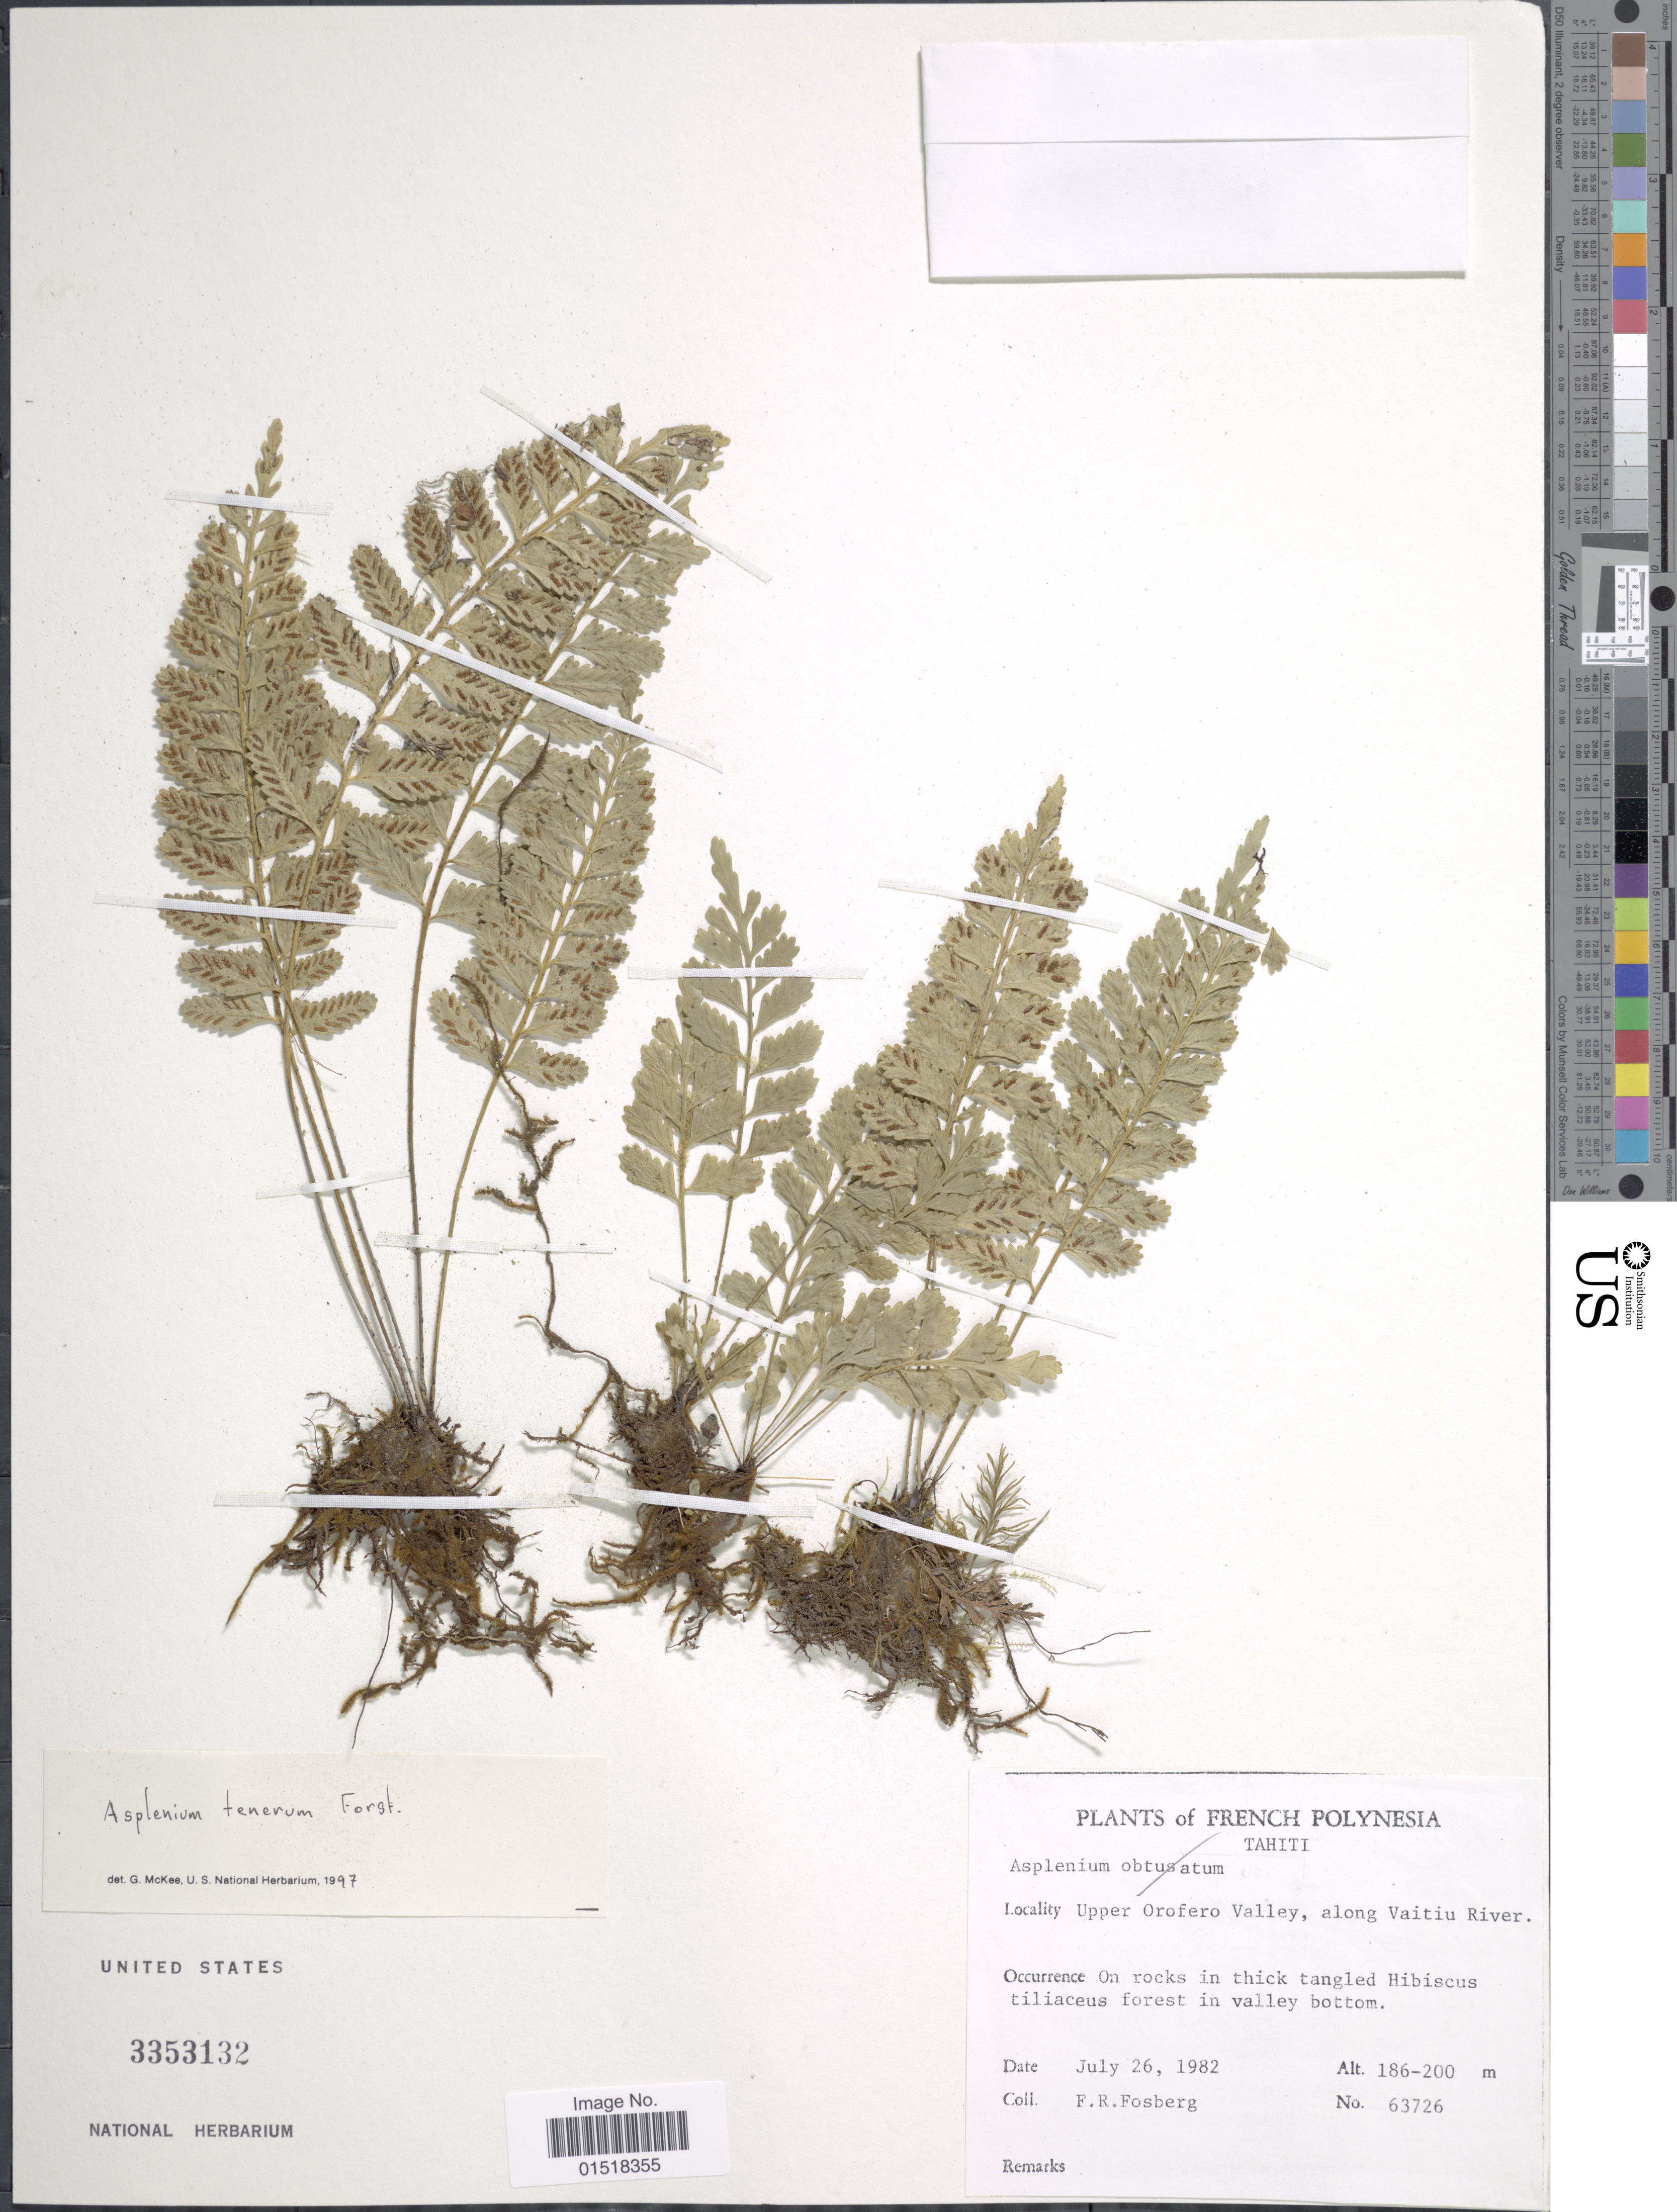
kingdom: Plantae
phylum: Tracheophyta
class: Polypodiopsida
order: Polypodiales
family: Aspleniaceae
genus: Asplenium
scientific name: Asplenium tenerum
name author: G. Forst.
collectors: F. R. Fosberg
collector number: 63726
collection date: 1982-07-26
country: French Polynesia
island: Tahiti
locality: Tahiti. Upper Orofero Valley, along Vaitiu River.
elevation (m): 186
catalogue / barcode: US 3353132